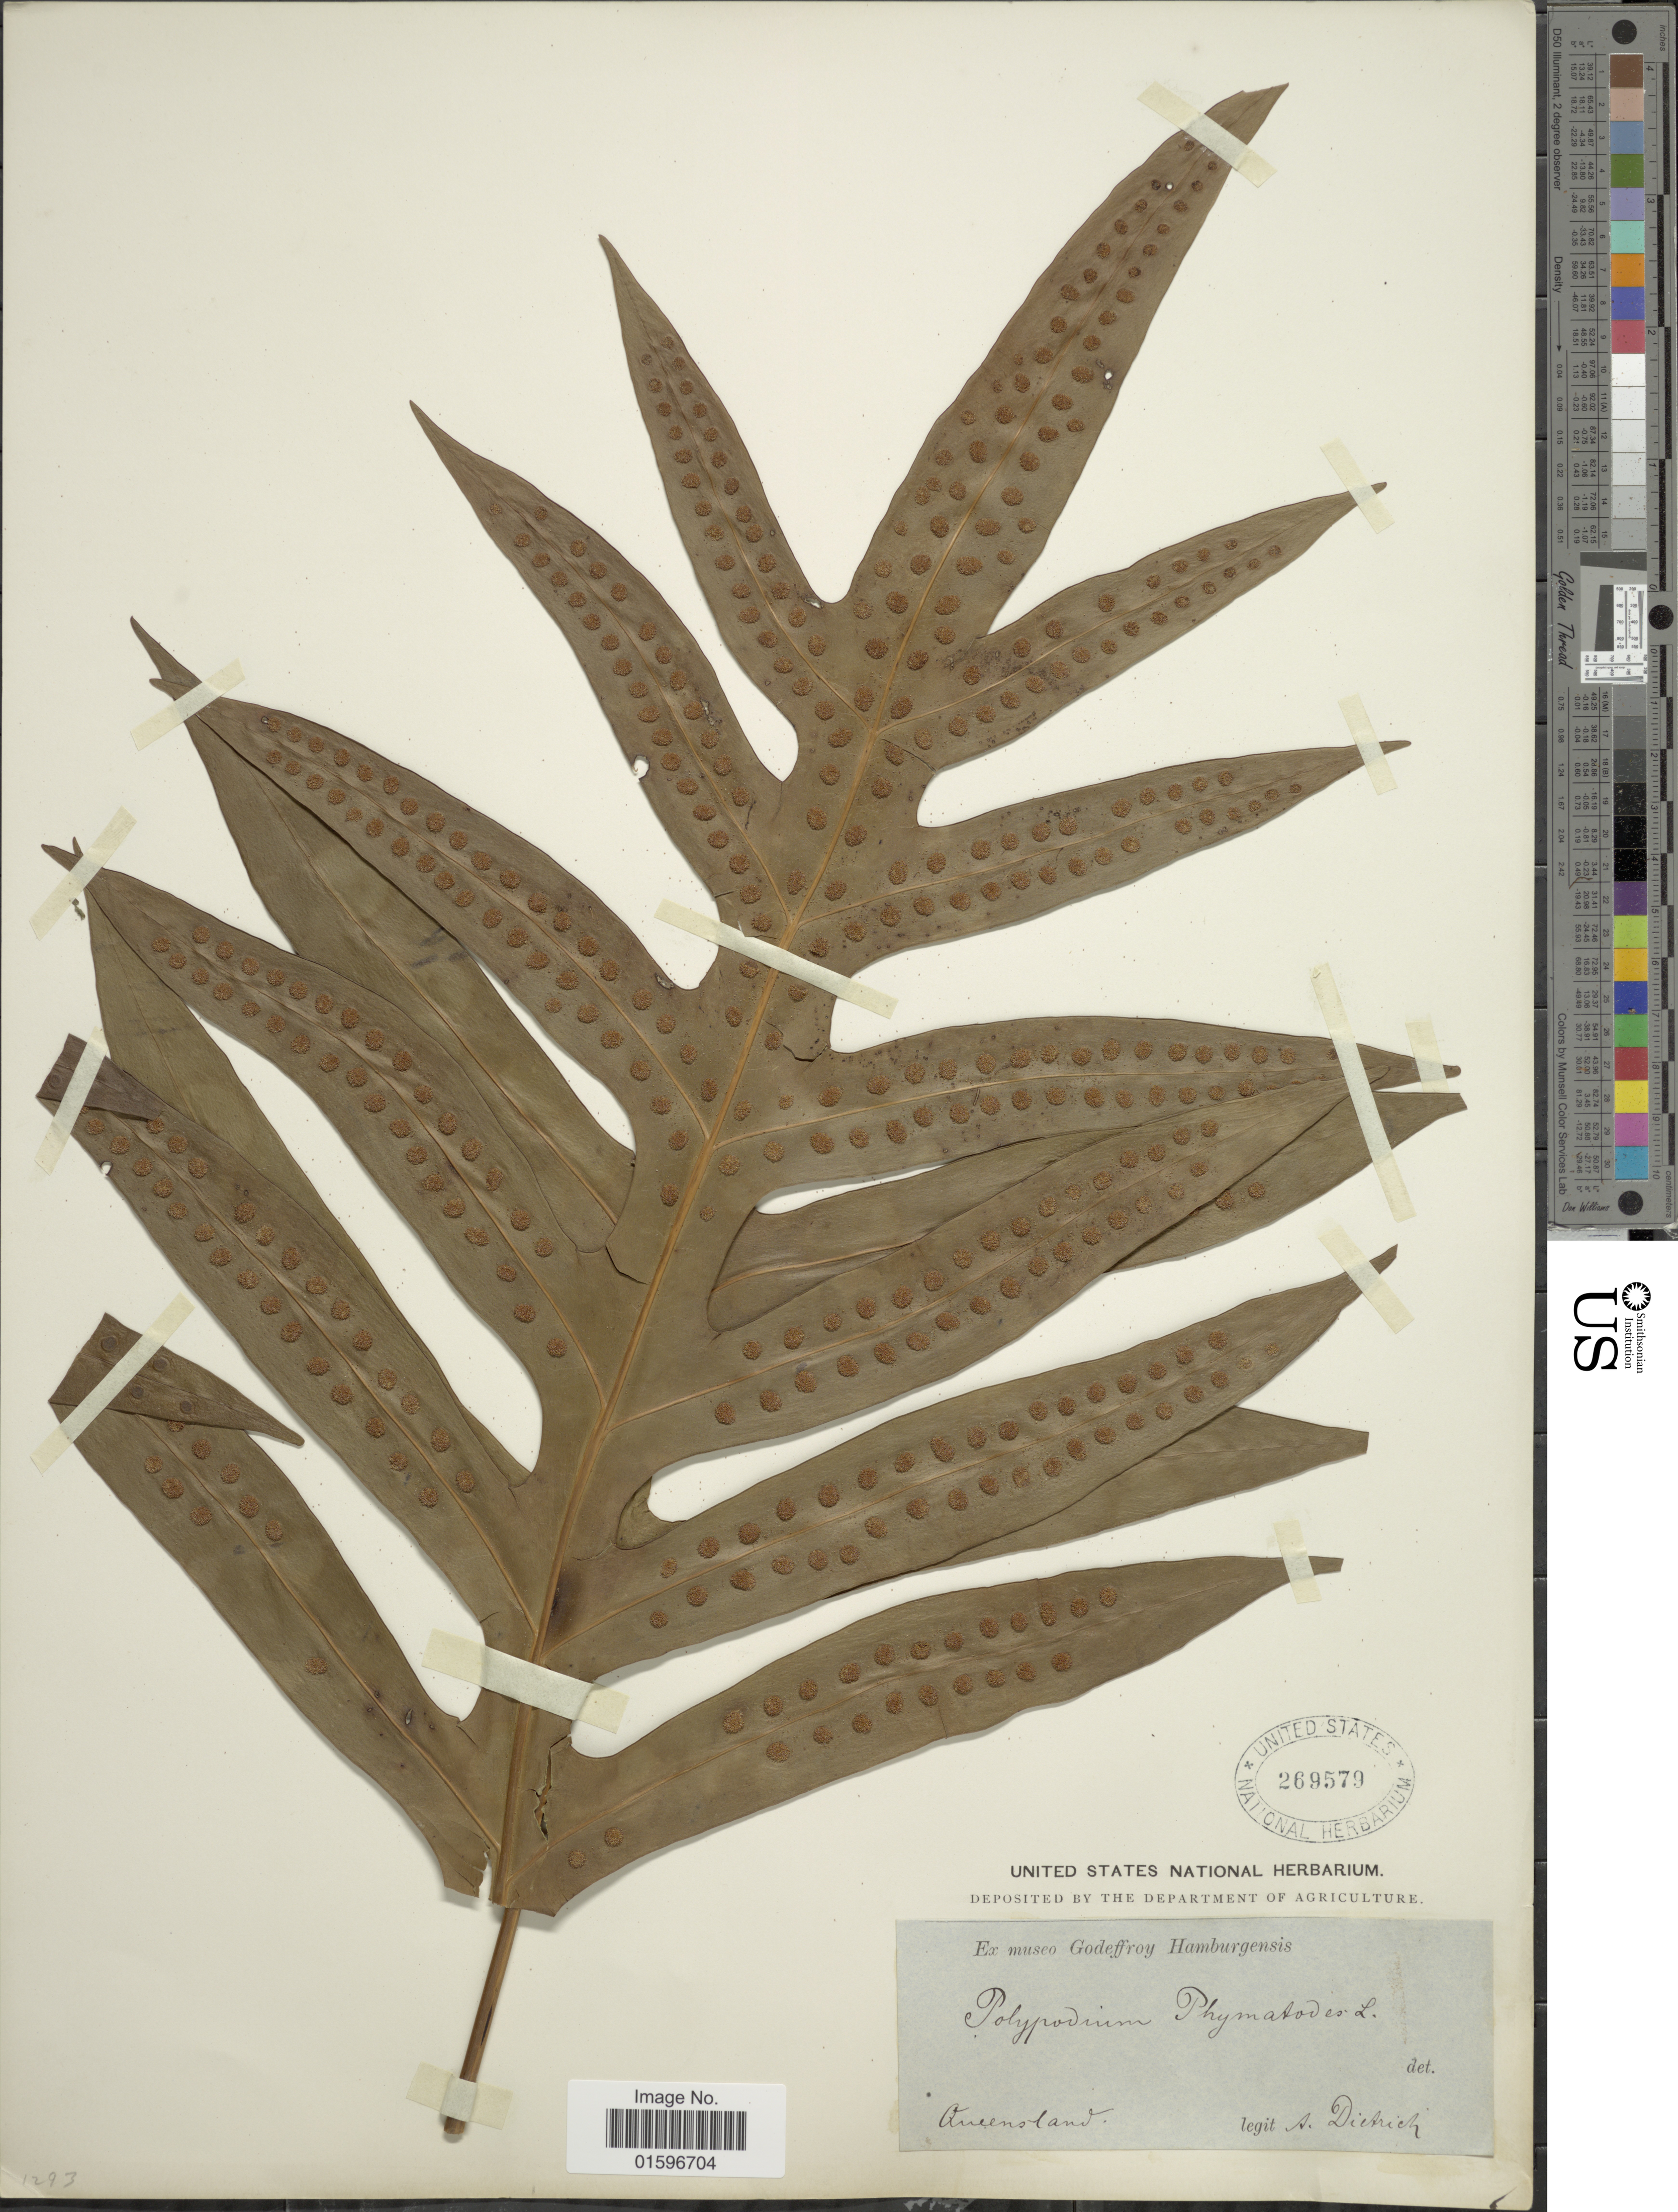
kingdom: Plantae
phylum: Tracheophyta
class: Polypodiopsida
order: Polypodiales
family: Polypodiaceae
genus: Polypodium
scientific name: Polypodium scolopendria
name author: Burm. f.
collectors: A. Dietrich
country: Australia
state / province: Queensland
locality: Queensland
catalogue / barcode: US 269579